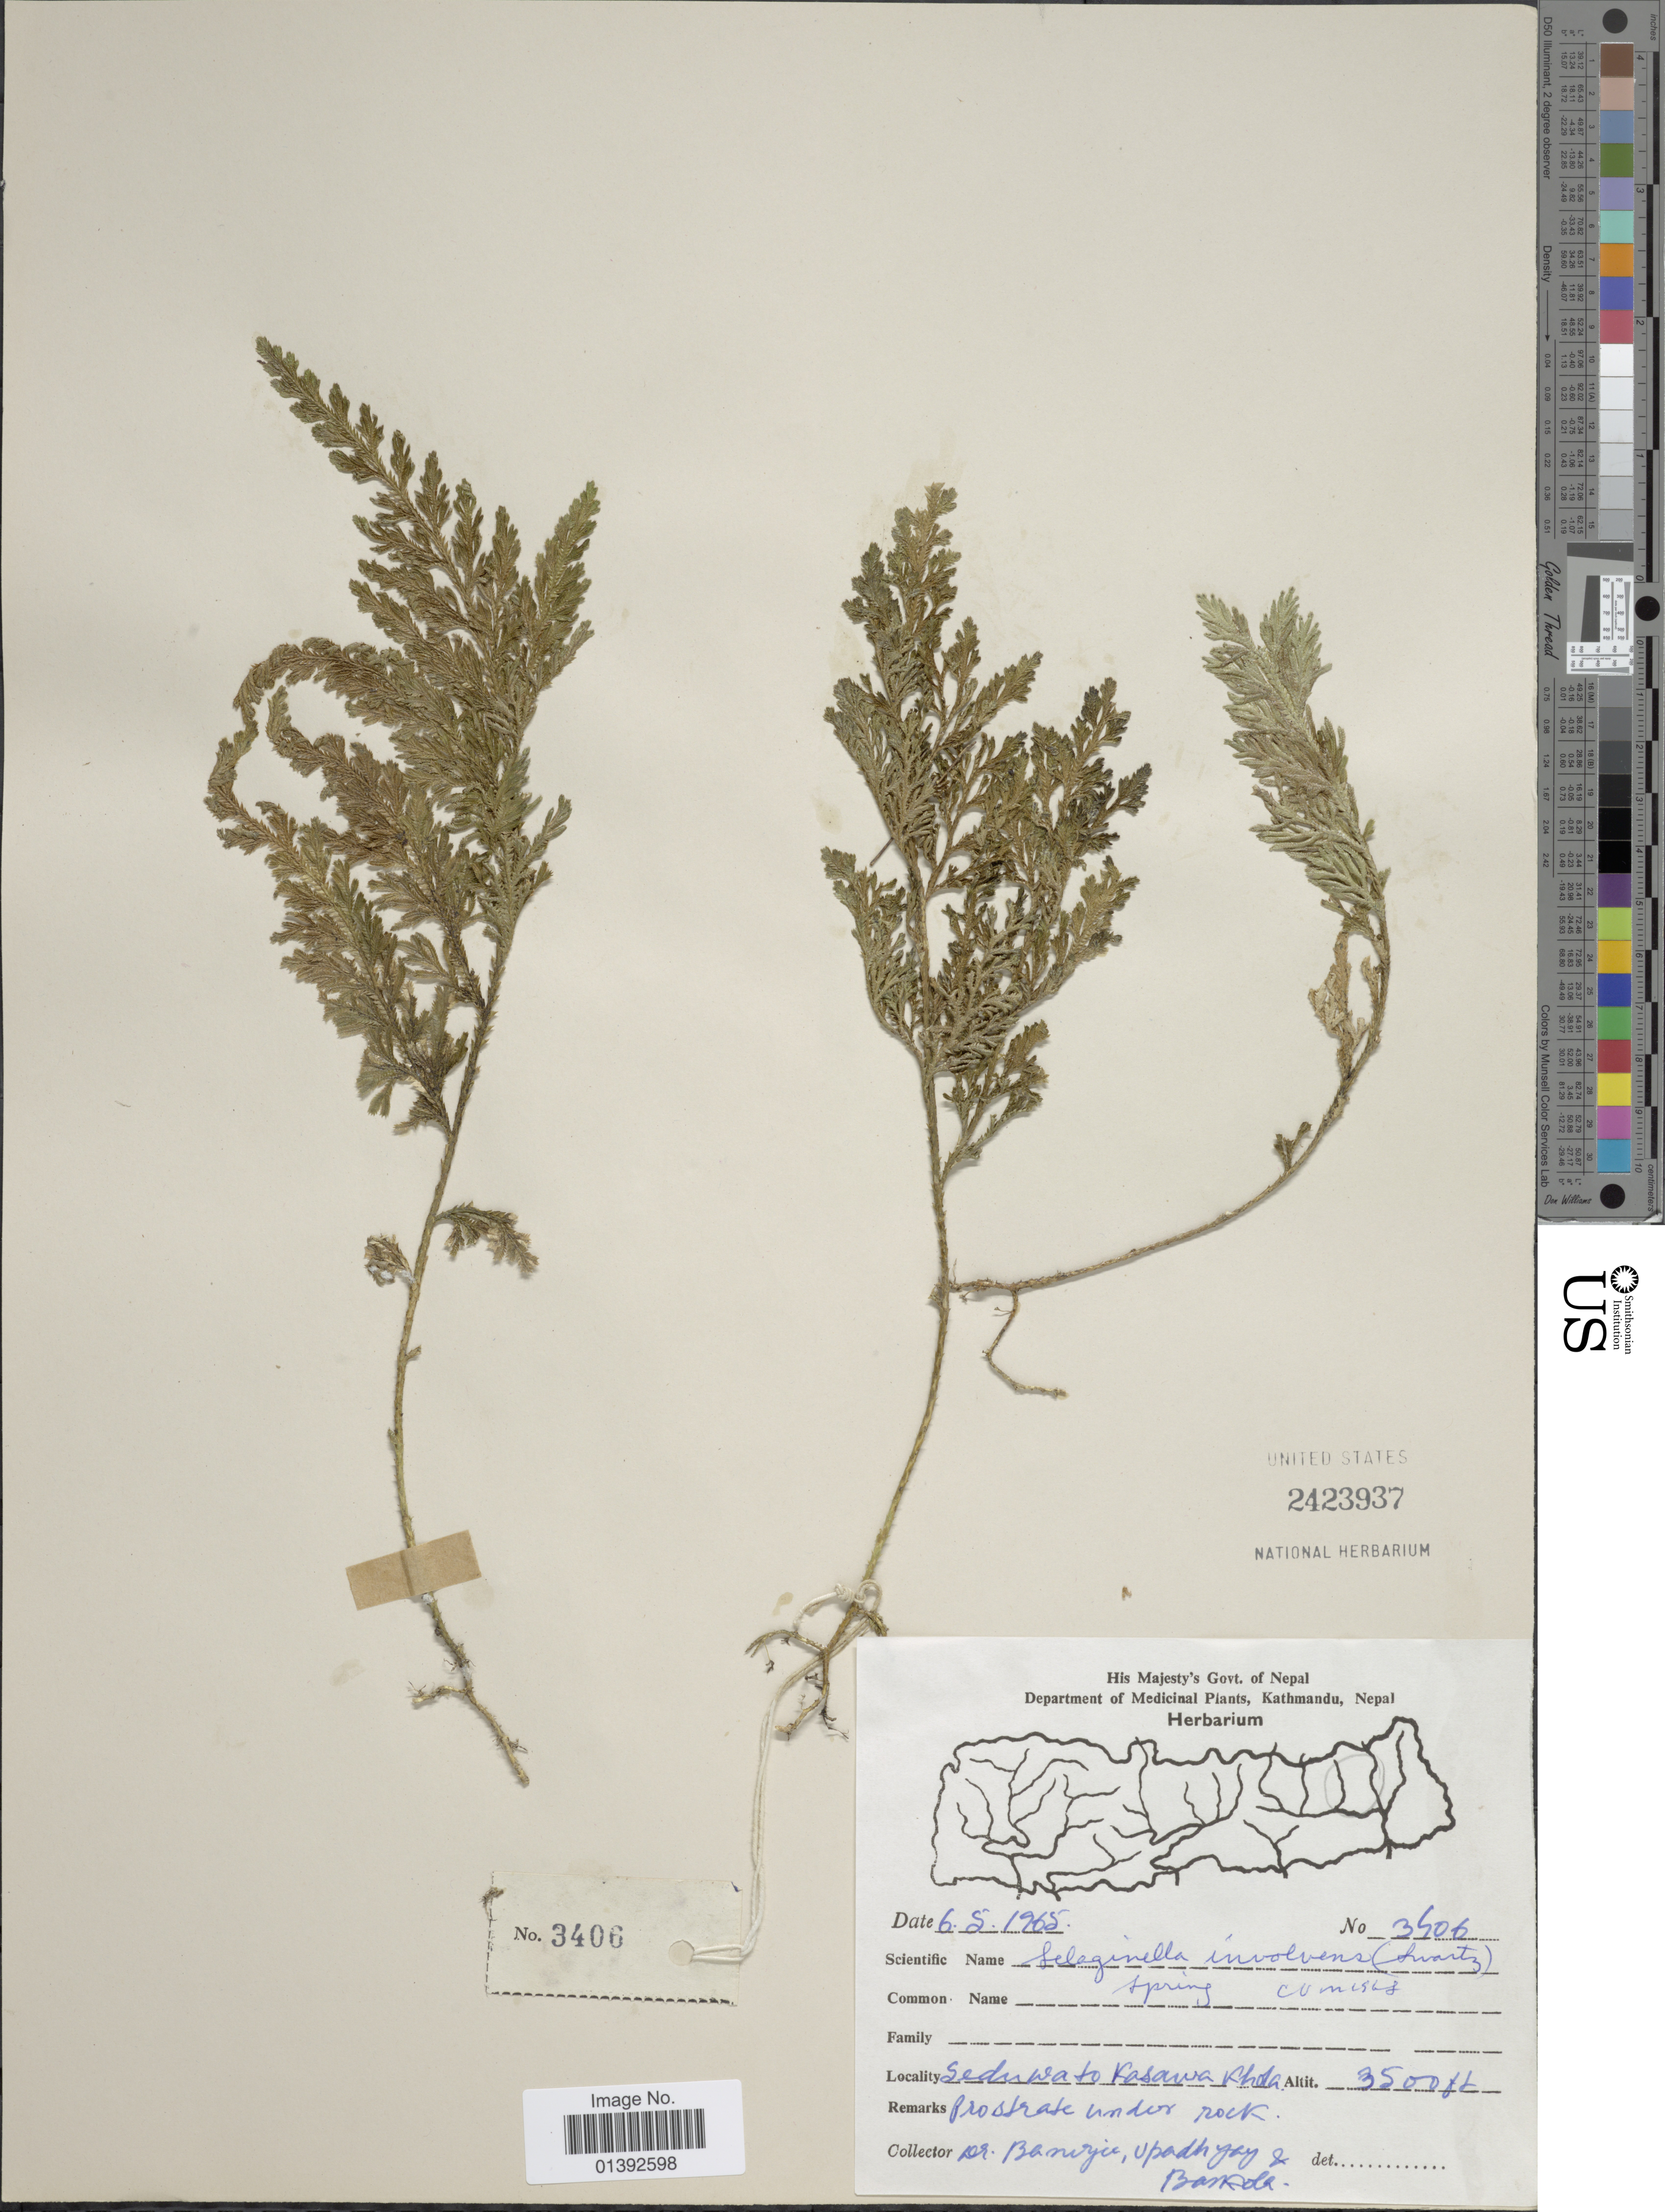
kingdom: Plantae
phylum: Tracheophyta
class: Lycopodiopsida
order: Selaginellales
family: Selaginellaceae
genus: Selaginella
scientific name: Selaginella involvens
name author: (Sw.) Spring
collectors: -. Banerjee, Upadhyay, -- & Bardales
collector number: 3406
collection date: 1965-05-06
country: Nepal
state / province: Kosi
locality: Seduwa to Kasawa Khola, prostrate under rock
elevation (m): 1067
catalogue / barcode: US 2423937